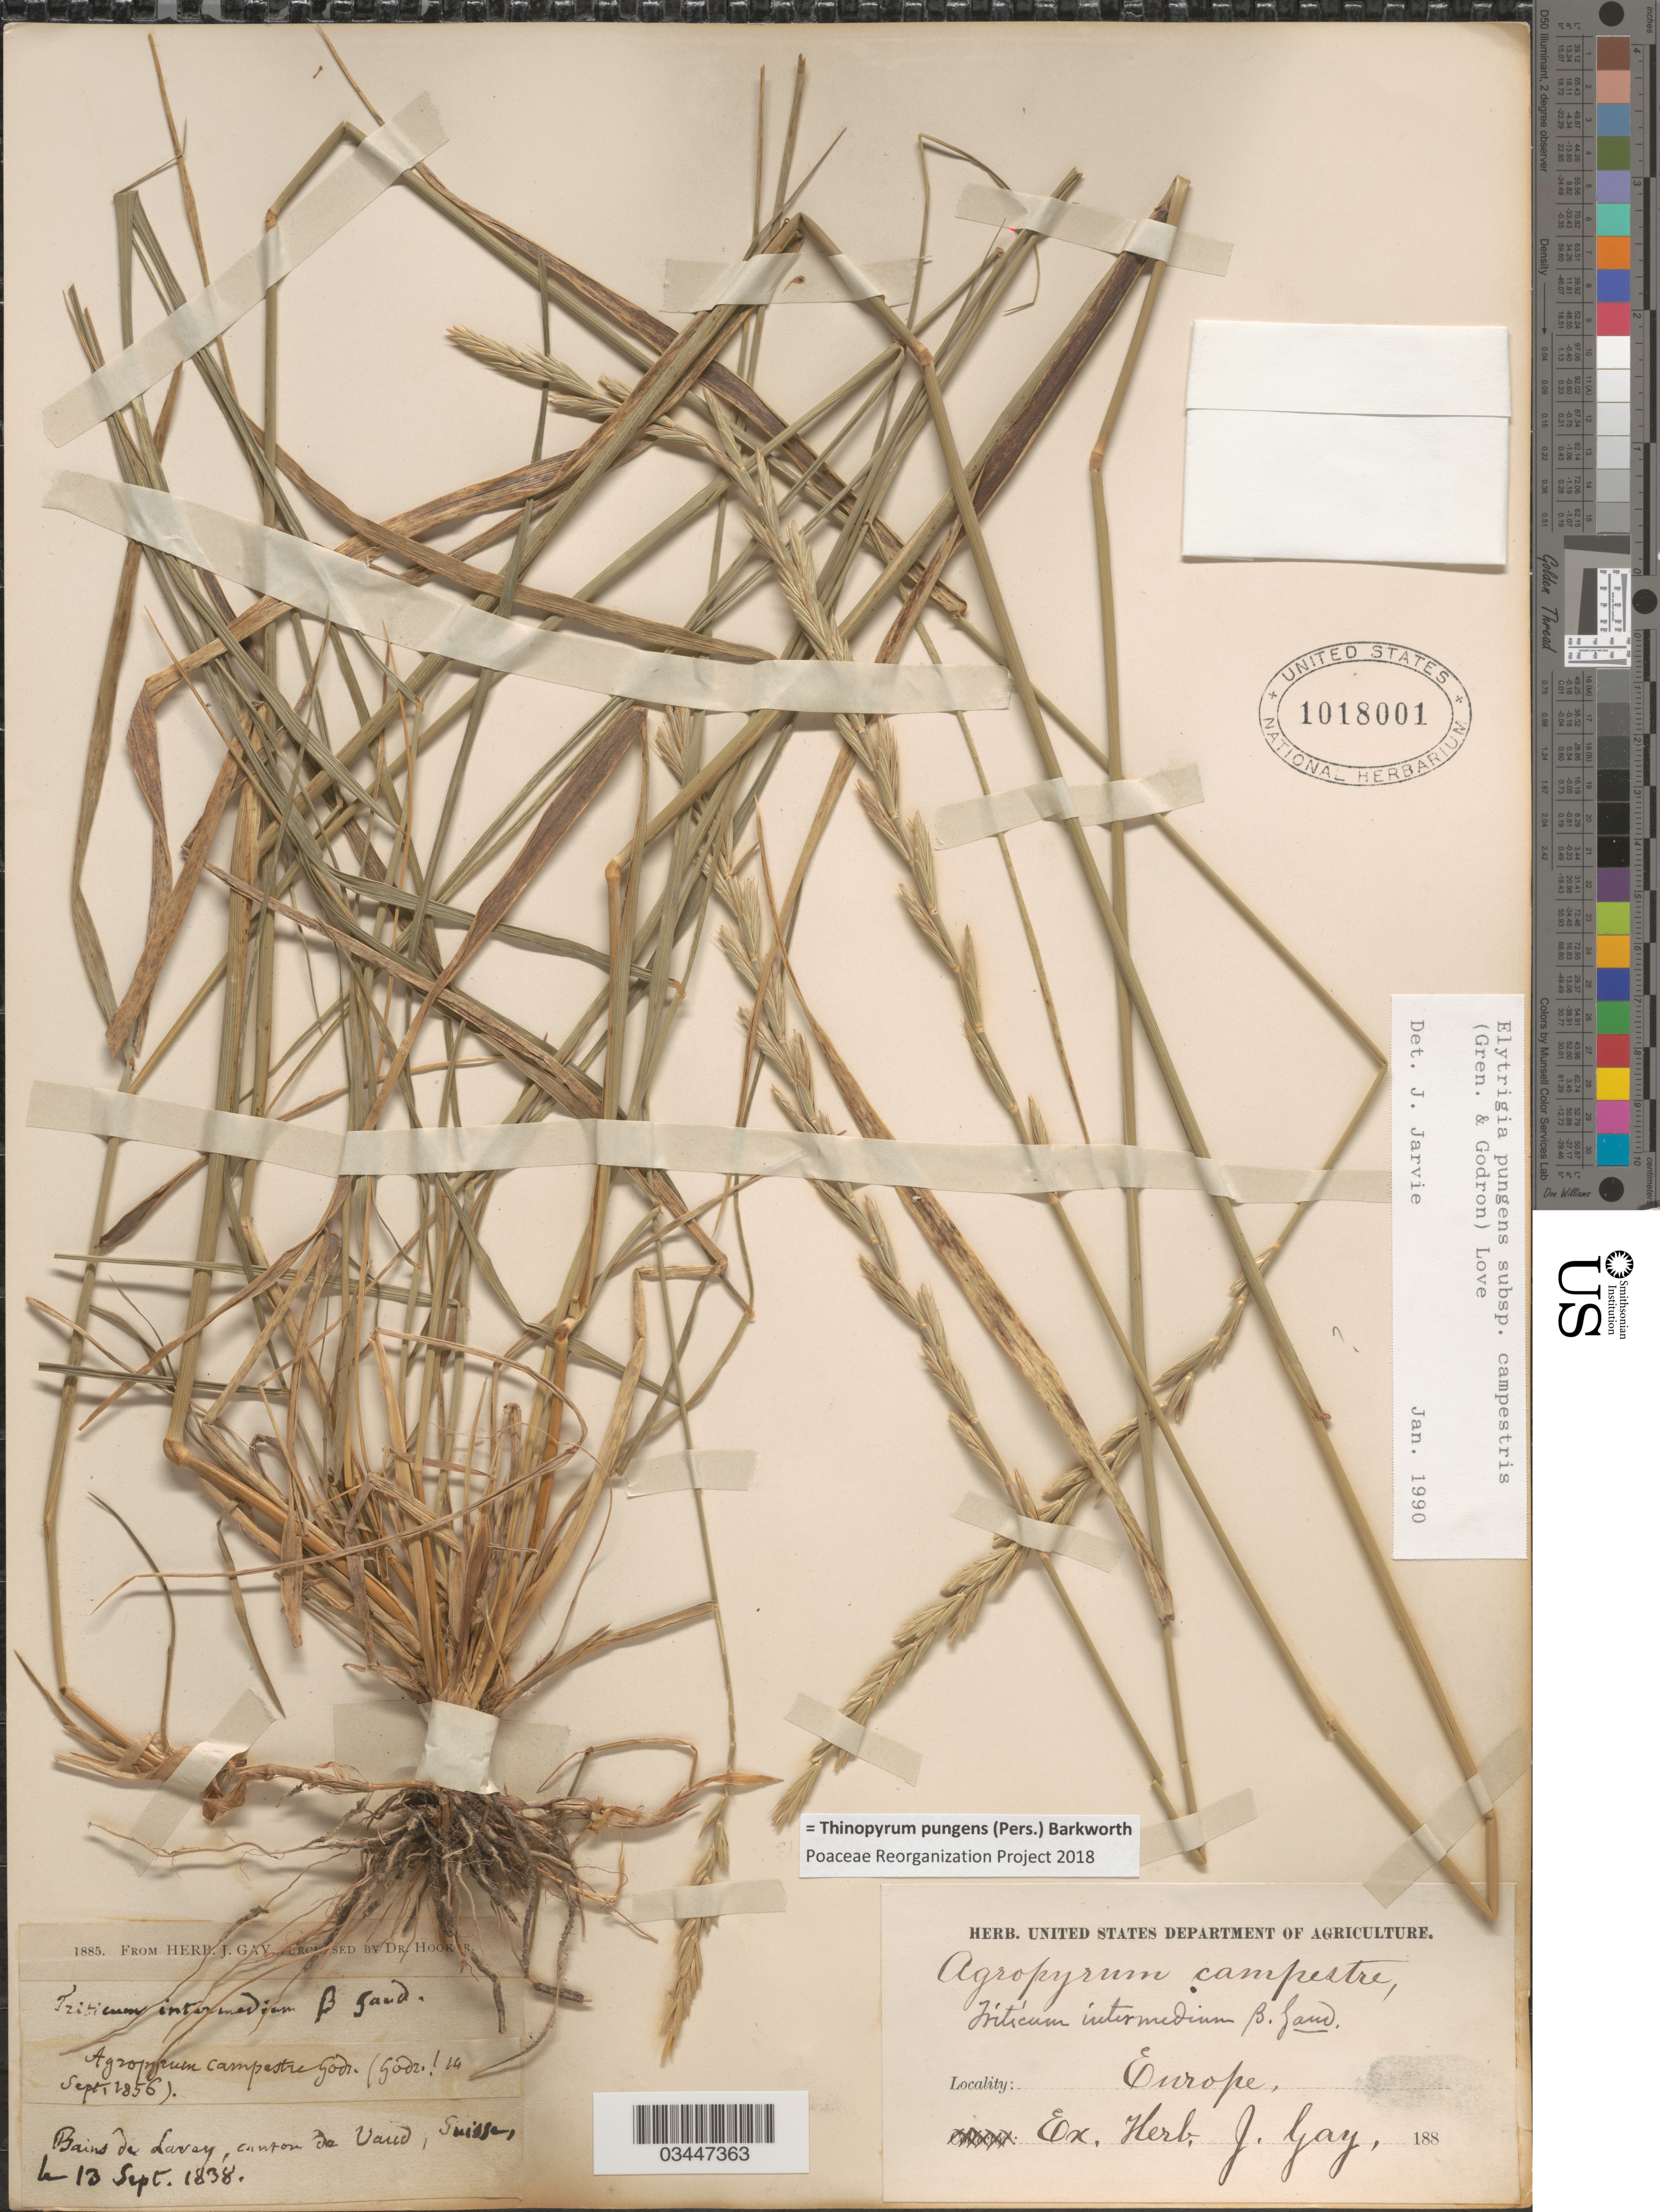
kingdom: Plantae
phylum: Tracheophyta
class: Liliopsida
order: Poales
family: Poaceae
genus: Thinopyrum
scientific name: Thinopyrum pungens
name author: (Pers.) Barkworth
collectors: ex herb. J. Gay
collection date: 1838-09-13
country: Switzerland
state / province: Vaud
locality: Bains de Lavay, canton da Vaud. Suisse.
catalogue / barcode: US 1018001